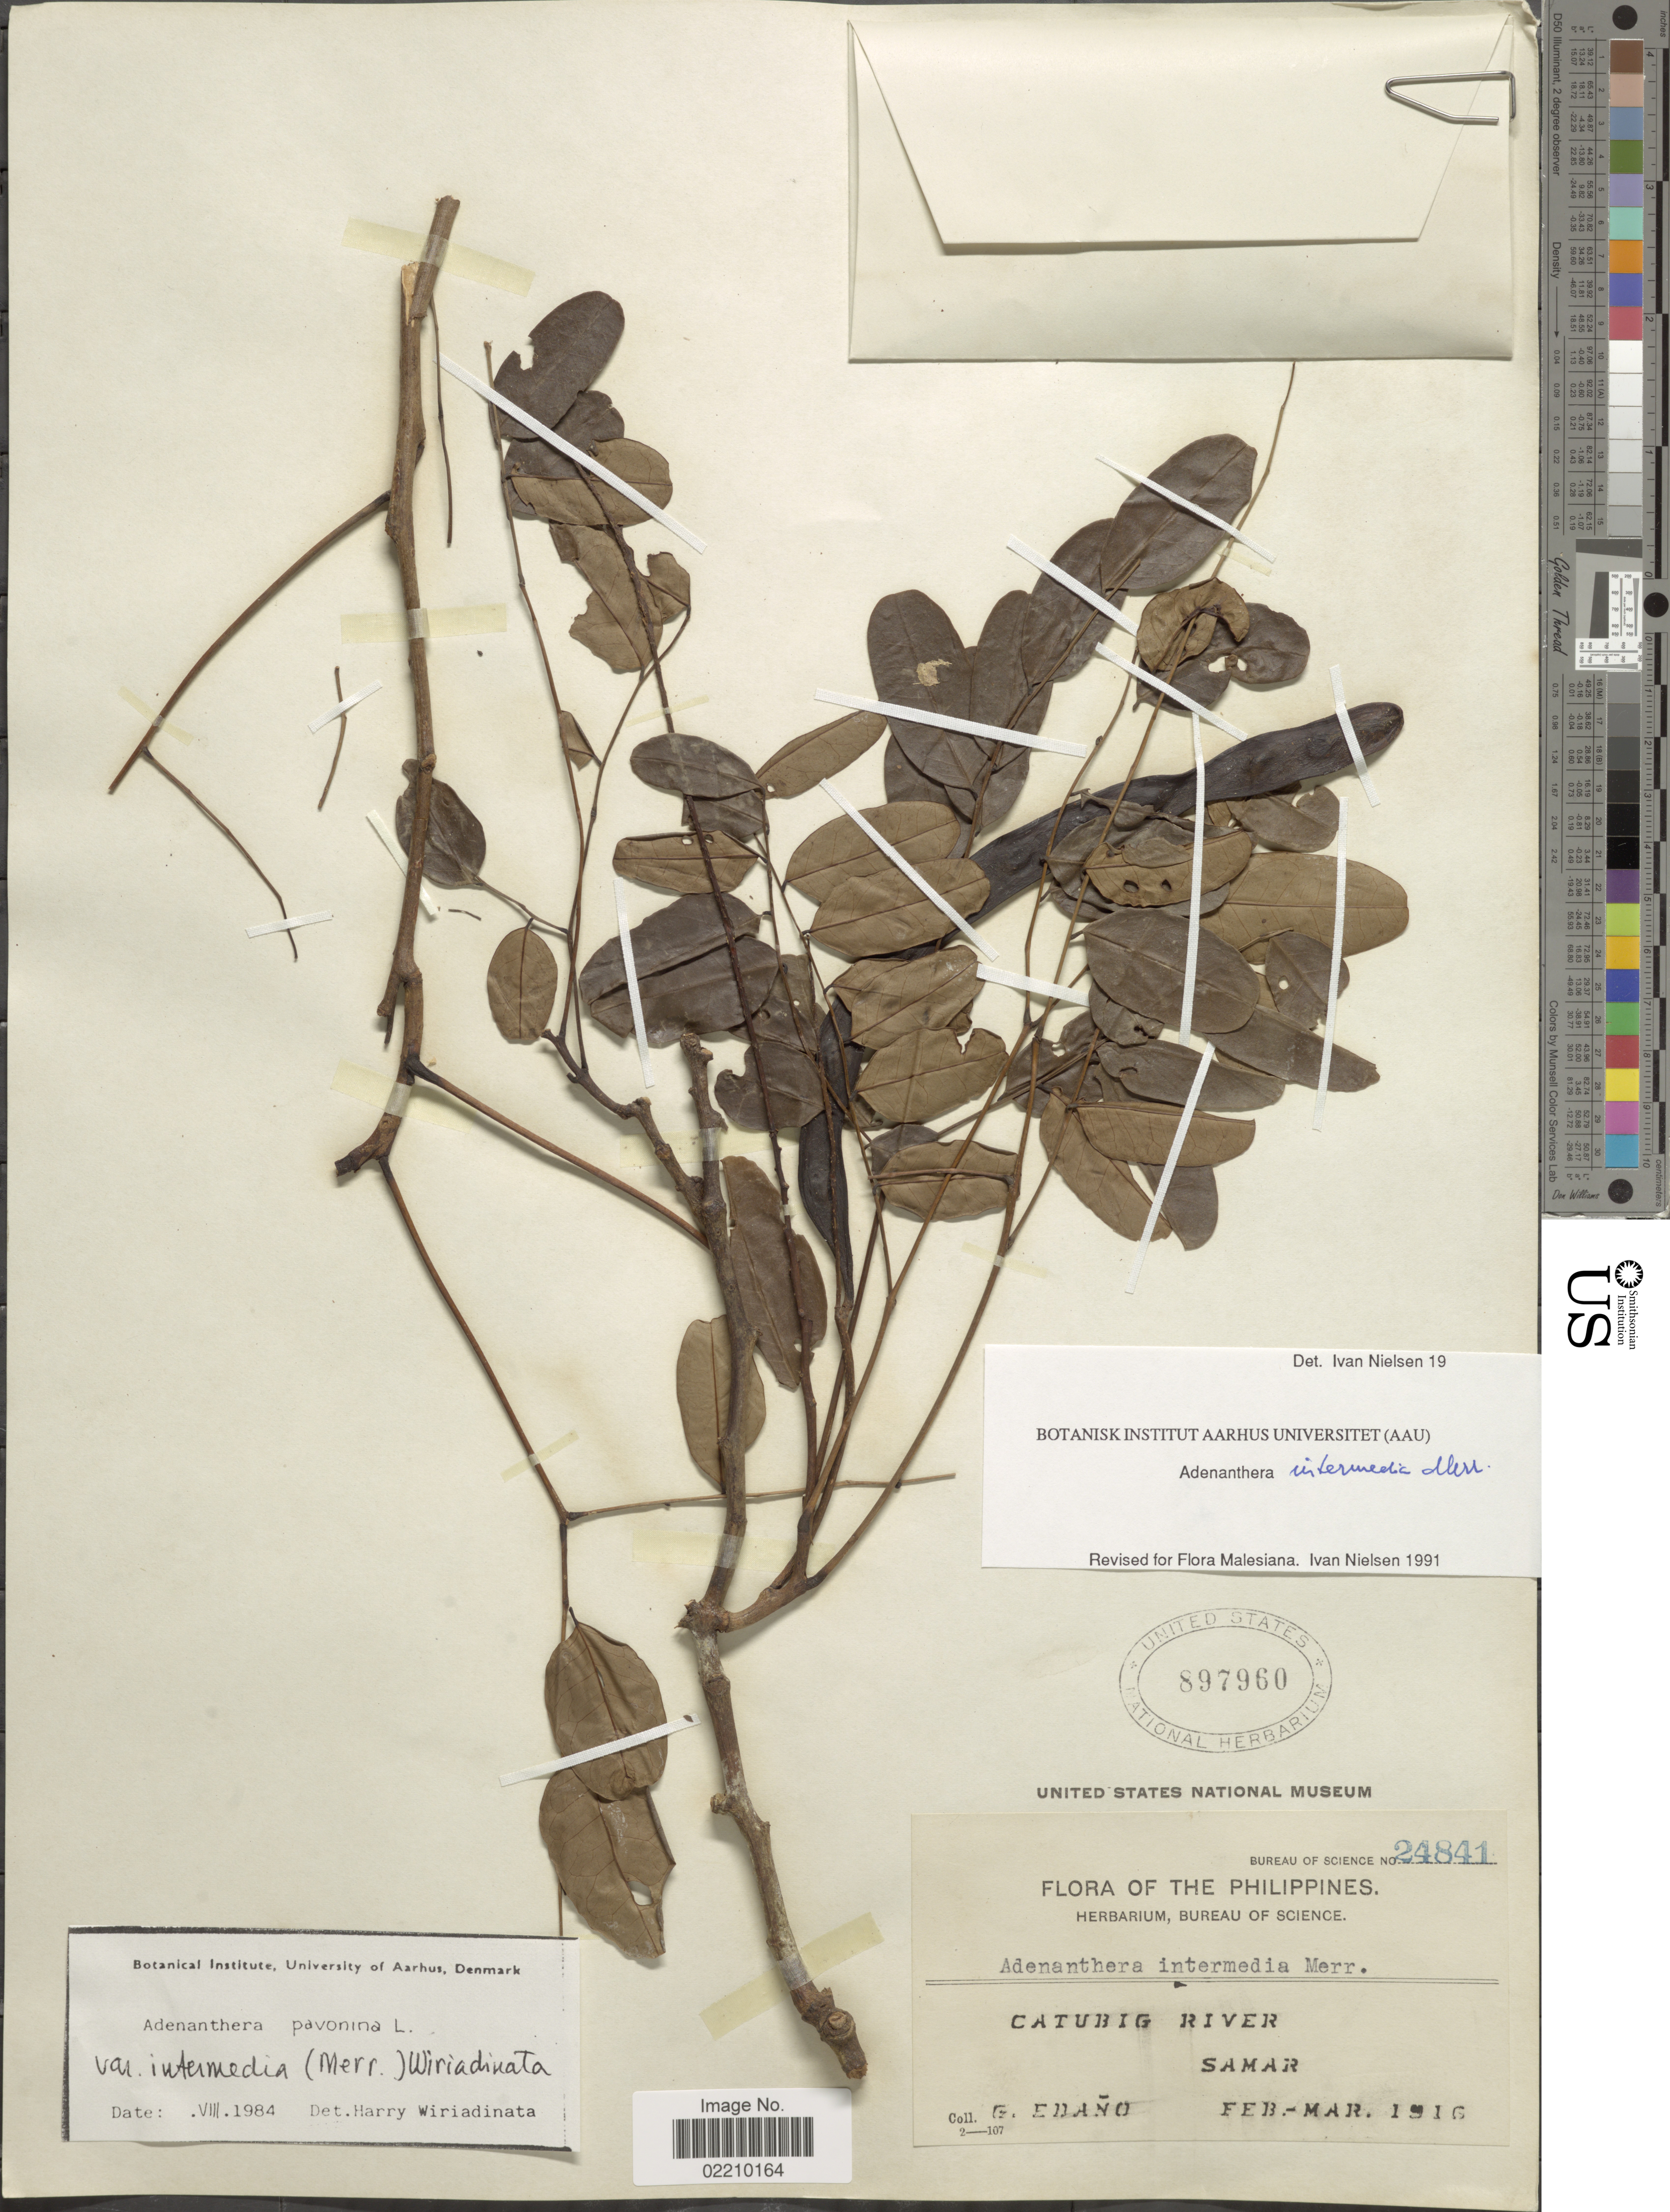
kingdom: Plantae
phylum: Tracheophyta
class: Magnoliopsida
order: Fabales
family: Fabaceae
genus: Adenanthera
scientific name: Adenanthera intermedia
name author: Merr.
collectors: G. Edaño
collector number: Bureau of Science 24841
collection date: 1916-02/1916-03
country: Philippines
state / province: Eastern Visayas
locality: Catubig River, Samar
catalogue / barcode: US 897960